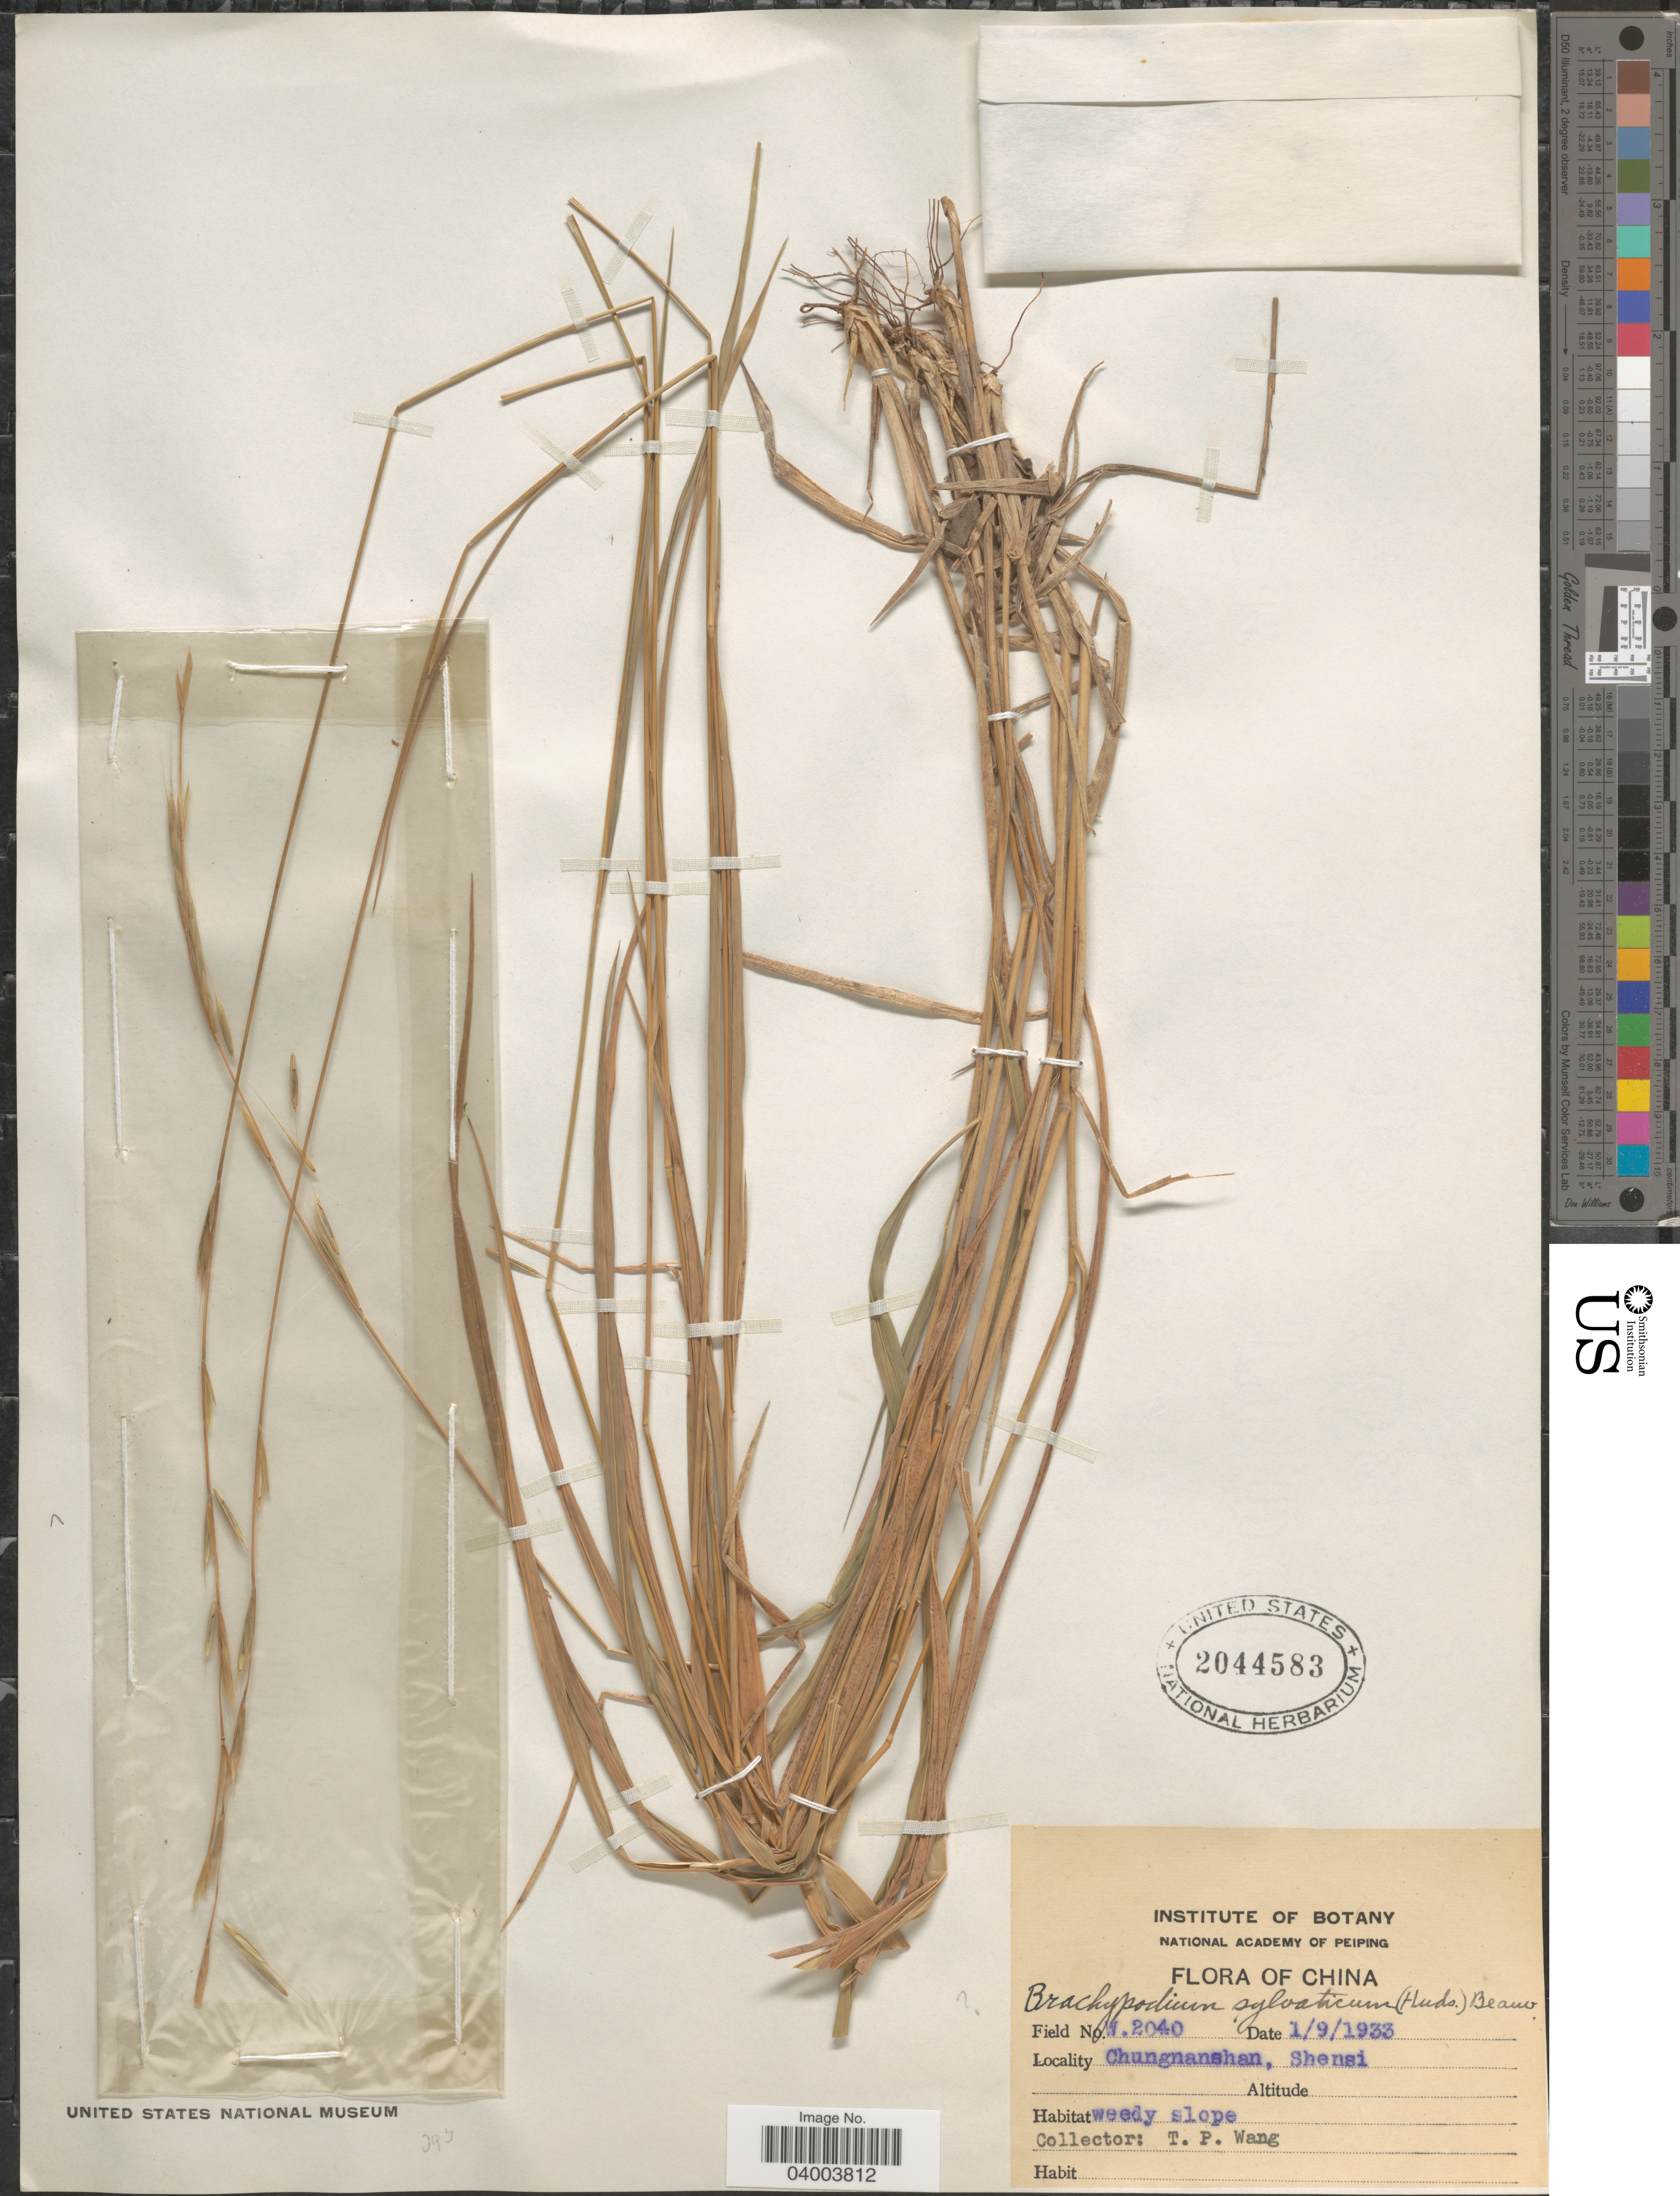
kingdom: Plantae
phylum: Tracheophyta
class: Liliopsida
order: Poales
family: Poaceae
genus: Brachypodium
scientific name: Brachypodium sylvaticum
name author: (Huds.) P. Beauv.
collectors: T. Wang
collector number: W.2040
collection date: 1933-09-01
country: China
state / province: Shaanxi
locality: Chungnanshan, Shensi.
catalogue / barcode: US 2044583